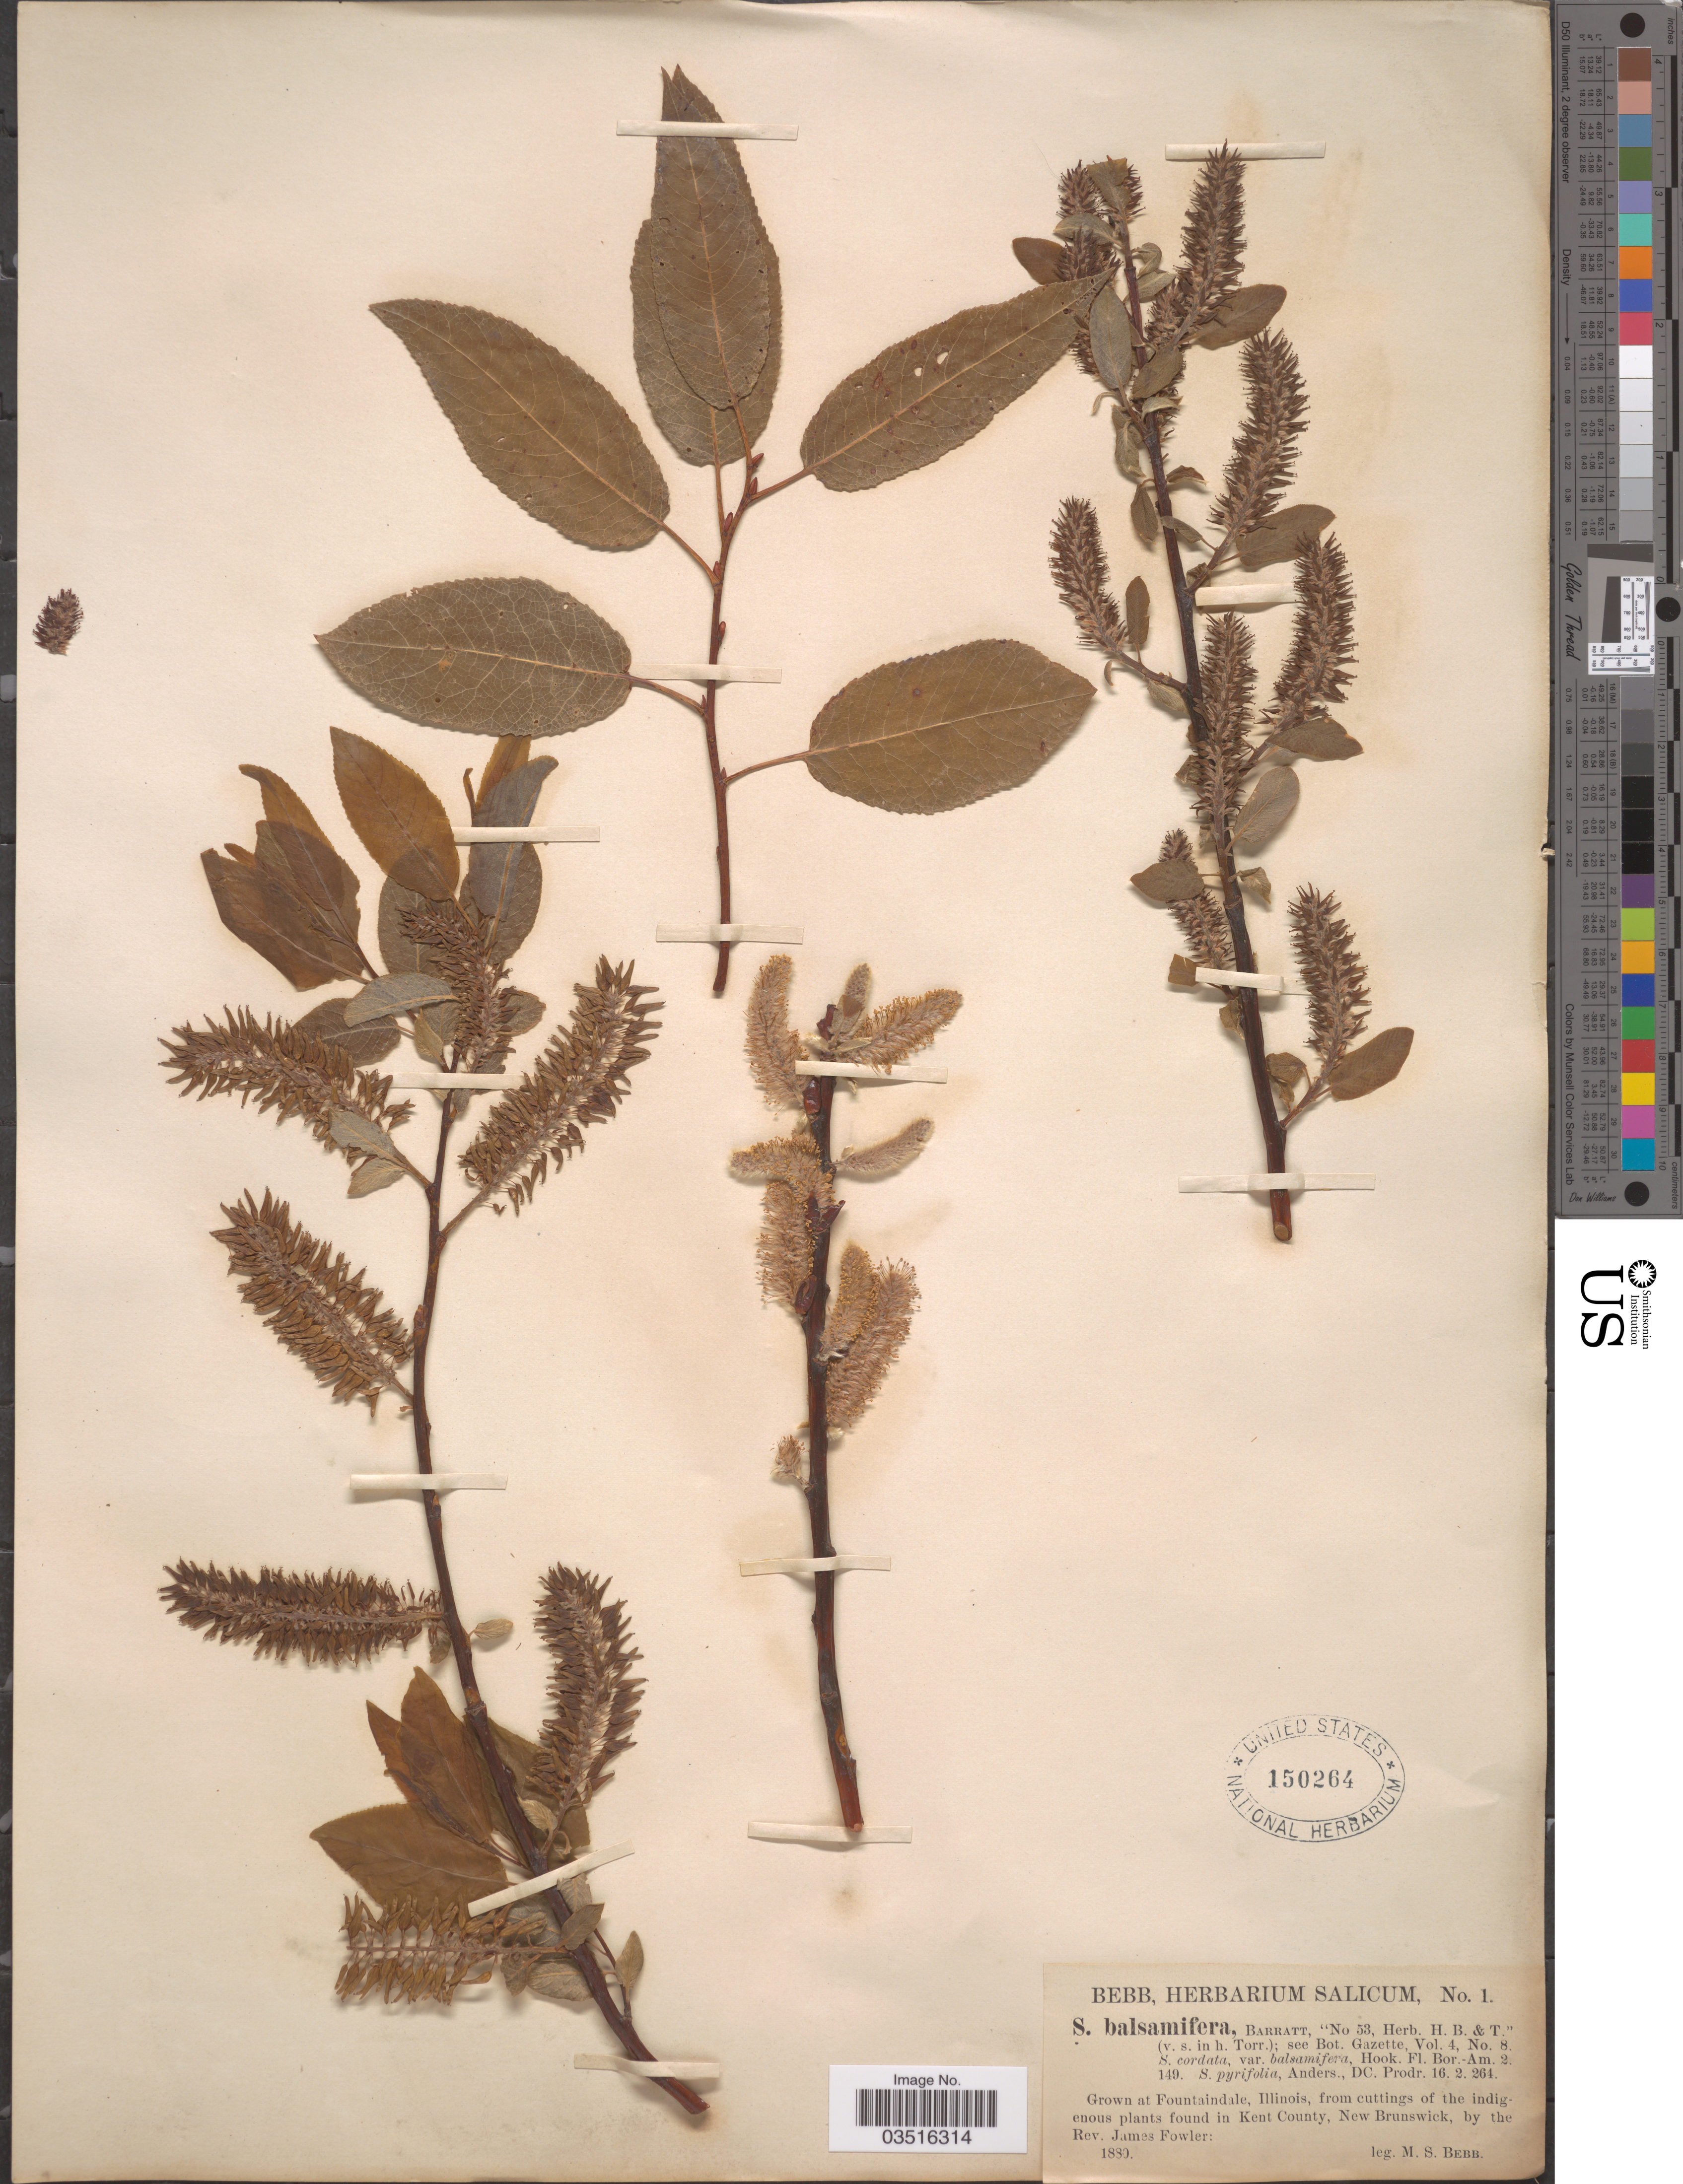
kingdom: Plantae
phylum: Tracheophyta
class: Magnoliopsida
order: Malpighiales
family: Salicaceae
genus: Salix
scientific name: Salix pyrifolia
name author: Ledeb.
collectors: J. P. Fowler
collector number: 1?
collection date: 1880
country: United States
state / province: Illinois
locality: Fountaindale.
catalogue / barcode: US 150264